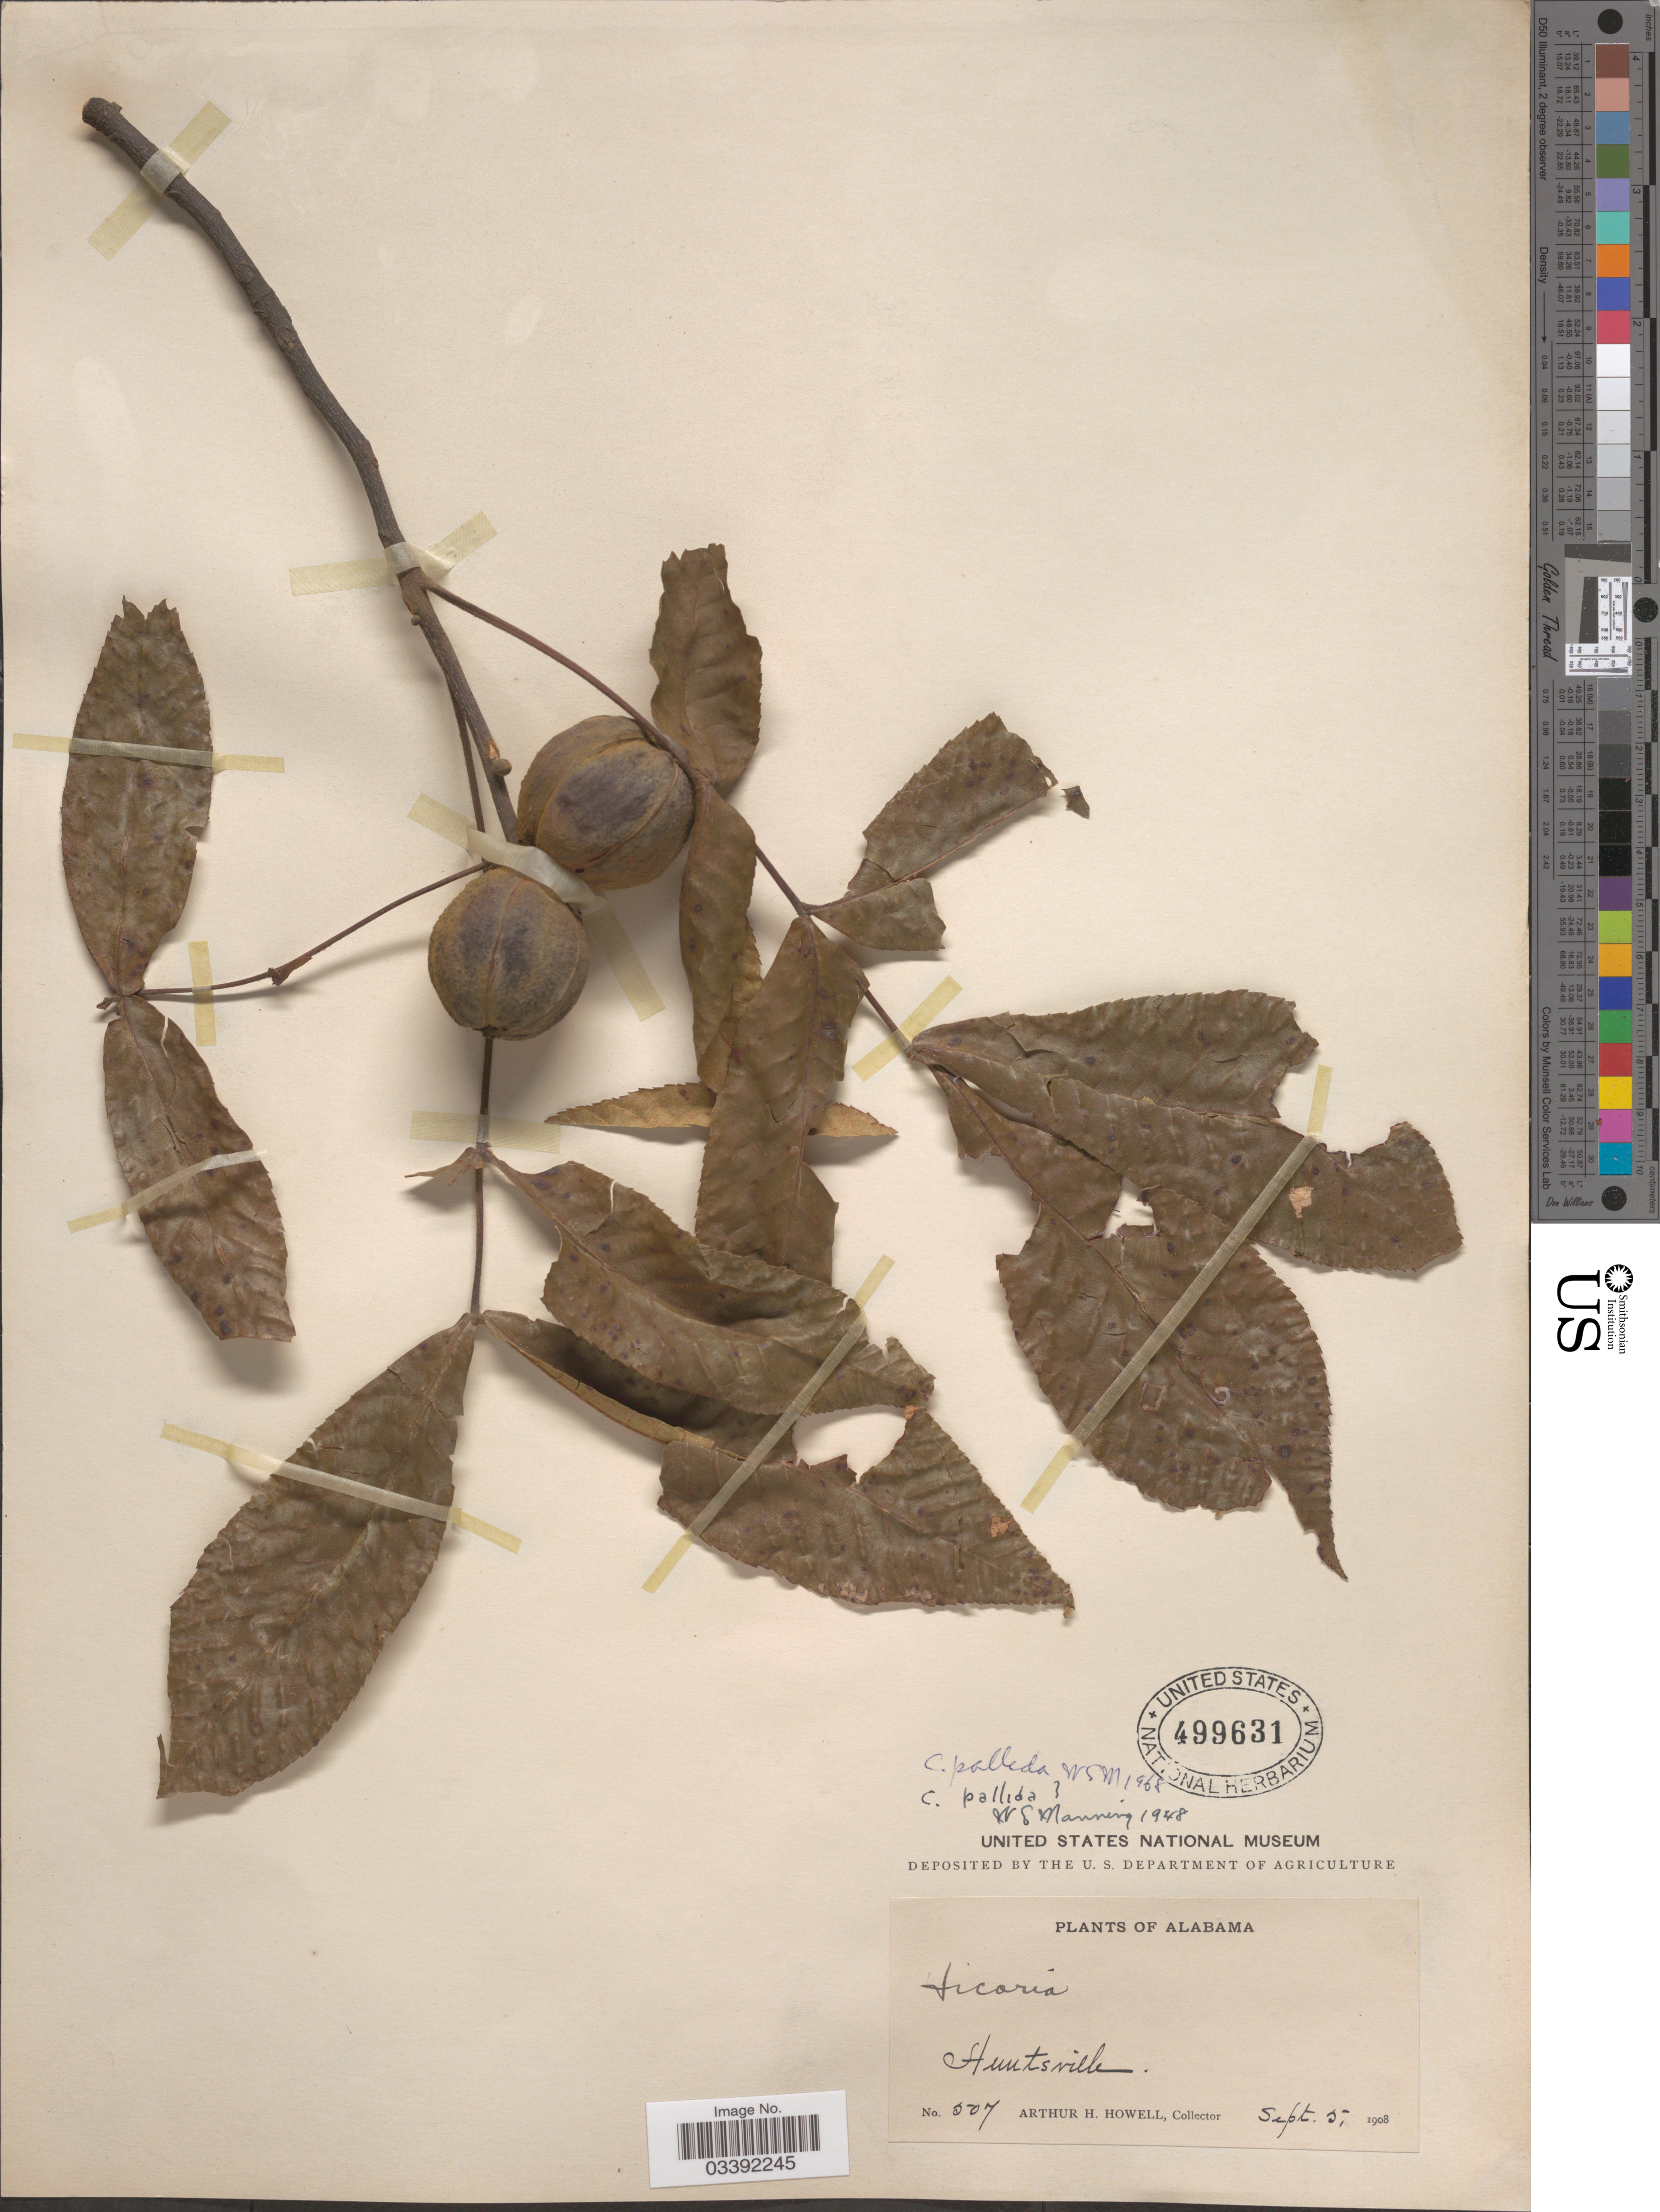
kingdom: Plantae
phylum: Tracheophyta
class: Magnoliopsida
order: Fagales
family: Juglandaceae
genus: Carya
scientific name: Carya pallida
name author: (Ashe) Engl. & Graebner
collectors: A. H. Howell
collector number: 507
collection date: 1908-09-05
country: United States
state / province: Alabama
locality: Huntsville.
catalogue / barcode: US 499631